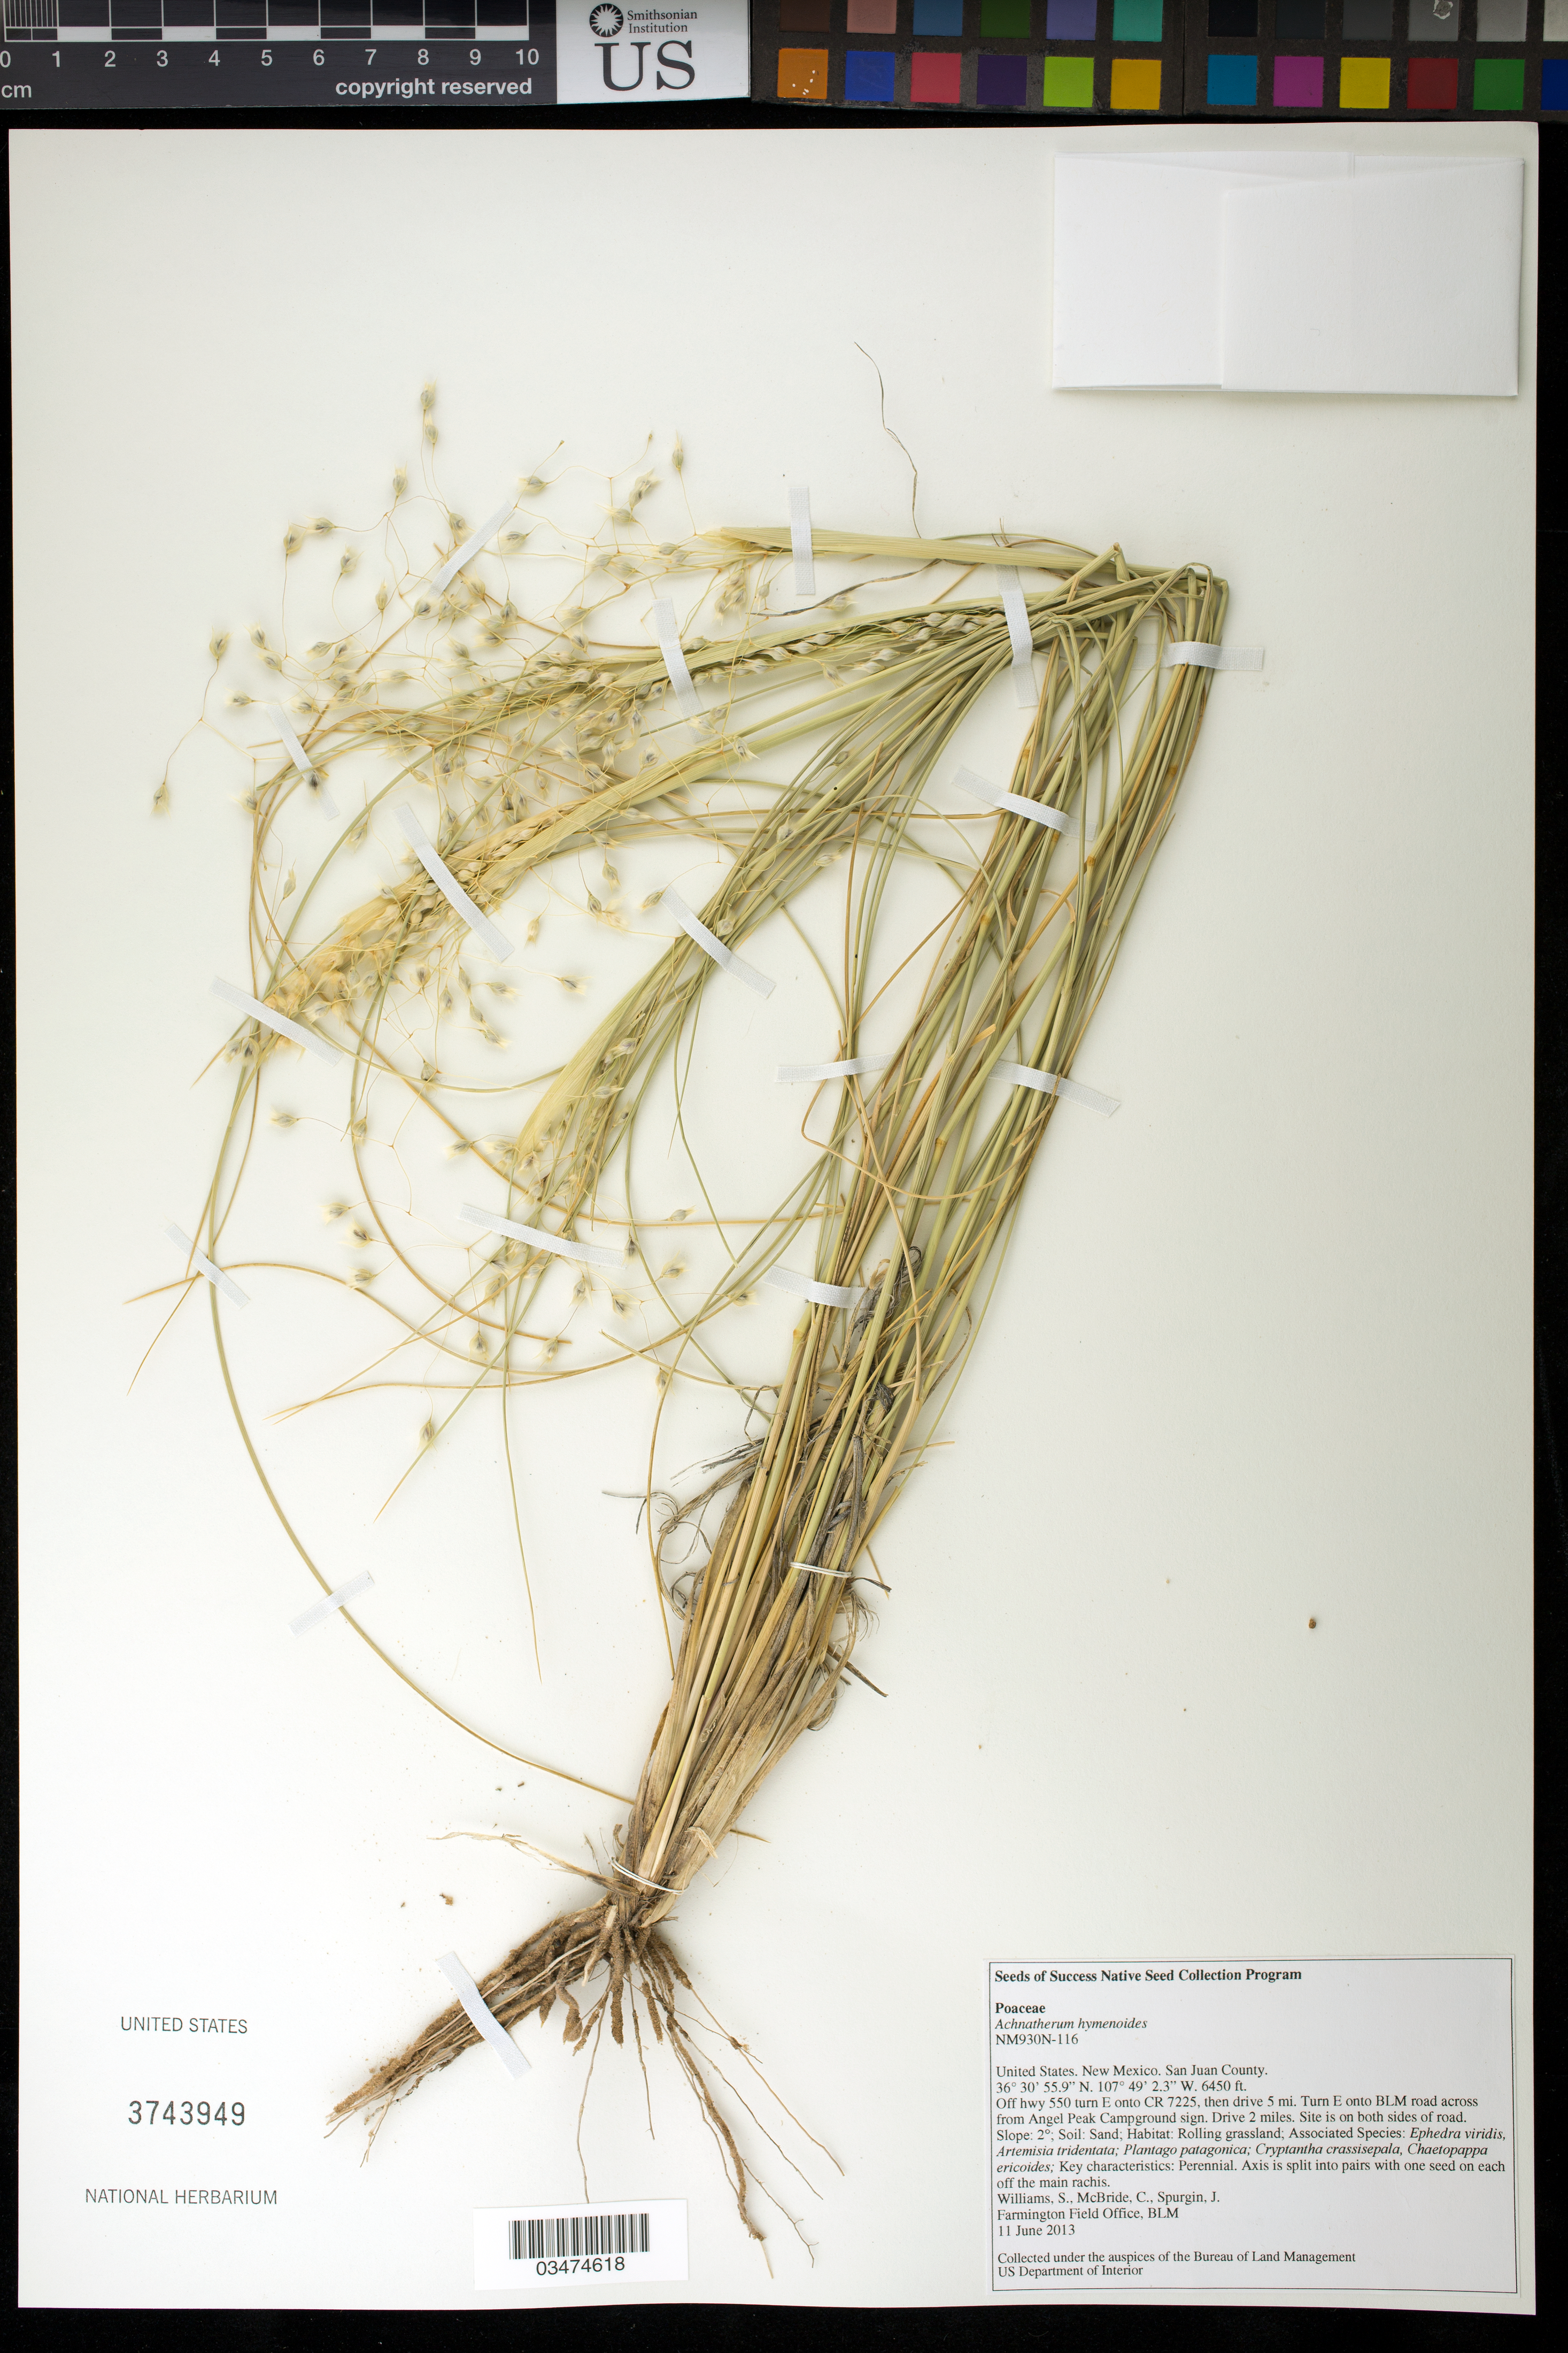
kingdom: Plantae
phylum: Tracheophyta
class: Liliopsida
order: Poales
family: Poaceae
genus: Achnatherum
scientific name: Achnatherum hymenoides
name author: (Roem. & Schult.) Barkworth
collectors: S. Williams, C. McBride & J. Spurgin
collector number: NM930N-116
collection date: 2013-06-11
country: United States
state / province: New Mexico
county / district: San Juan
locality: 2 mi. from Angel Peak Campground.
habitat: Sand. Rolling grassland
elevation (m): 1966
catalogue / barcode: US 3743949